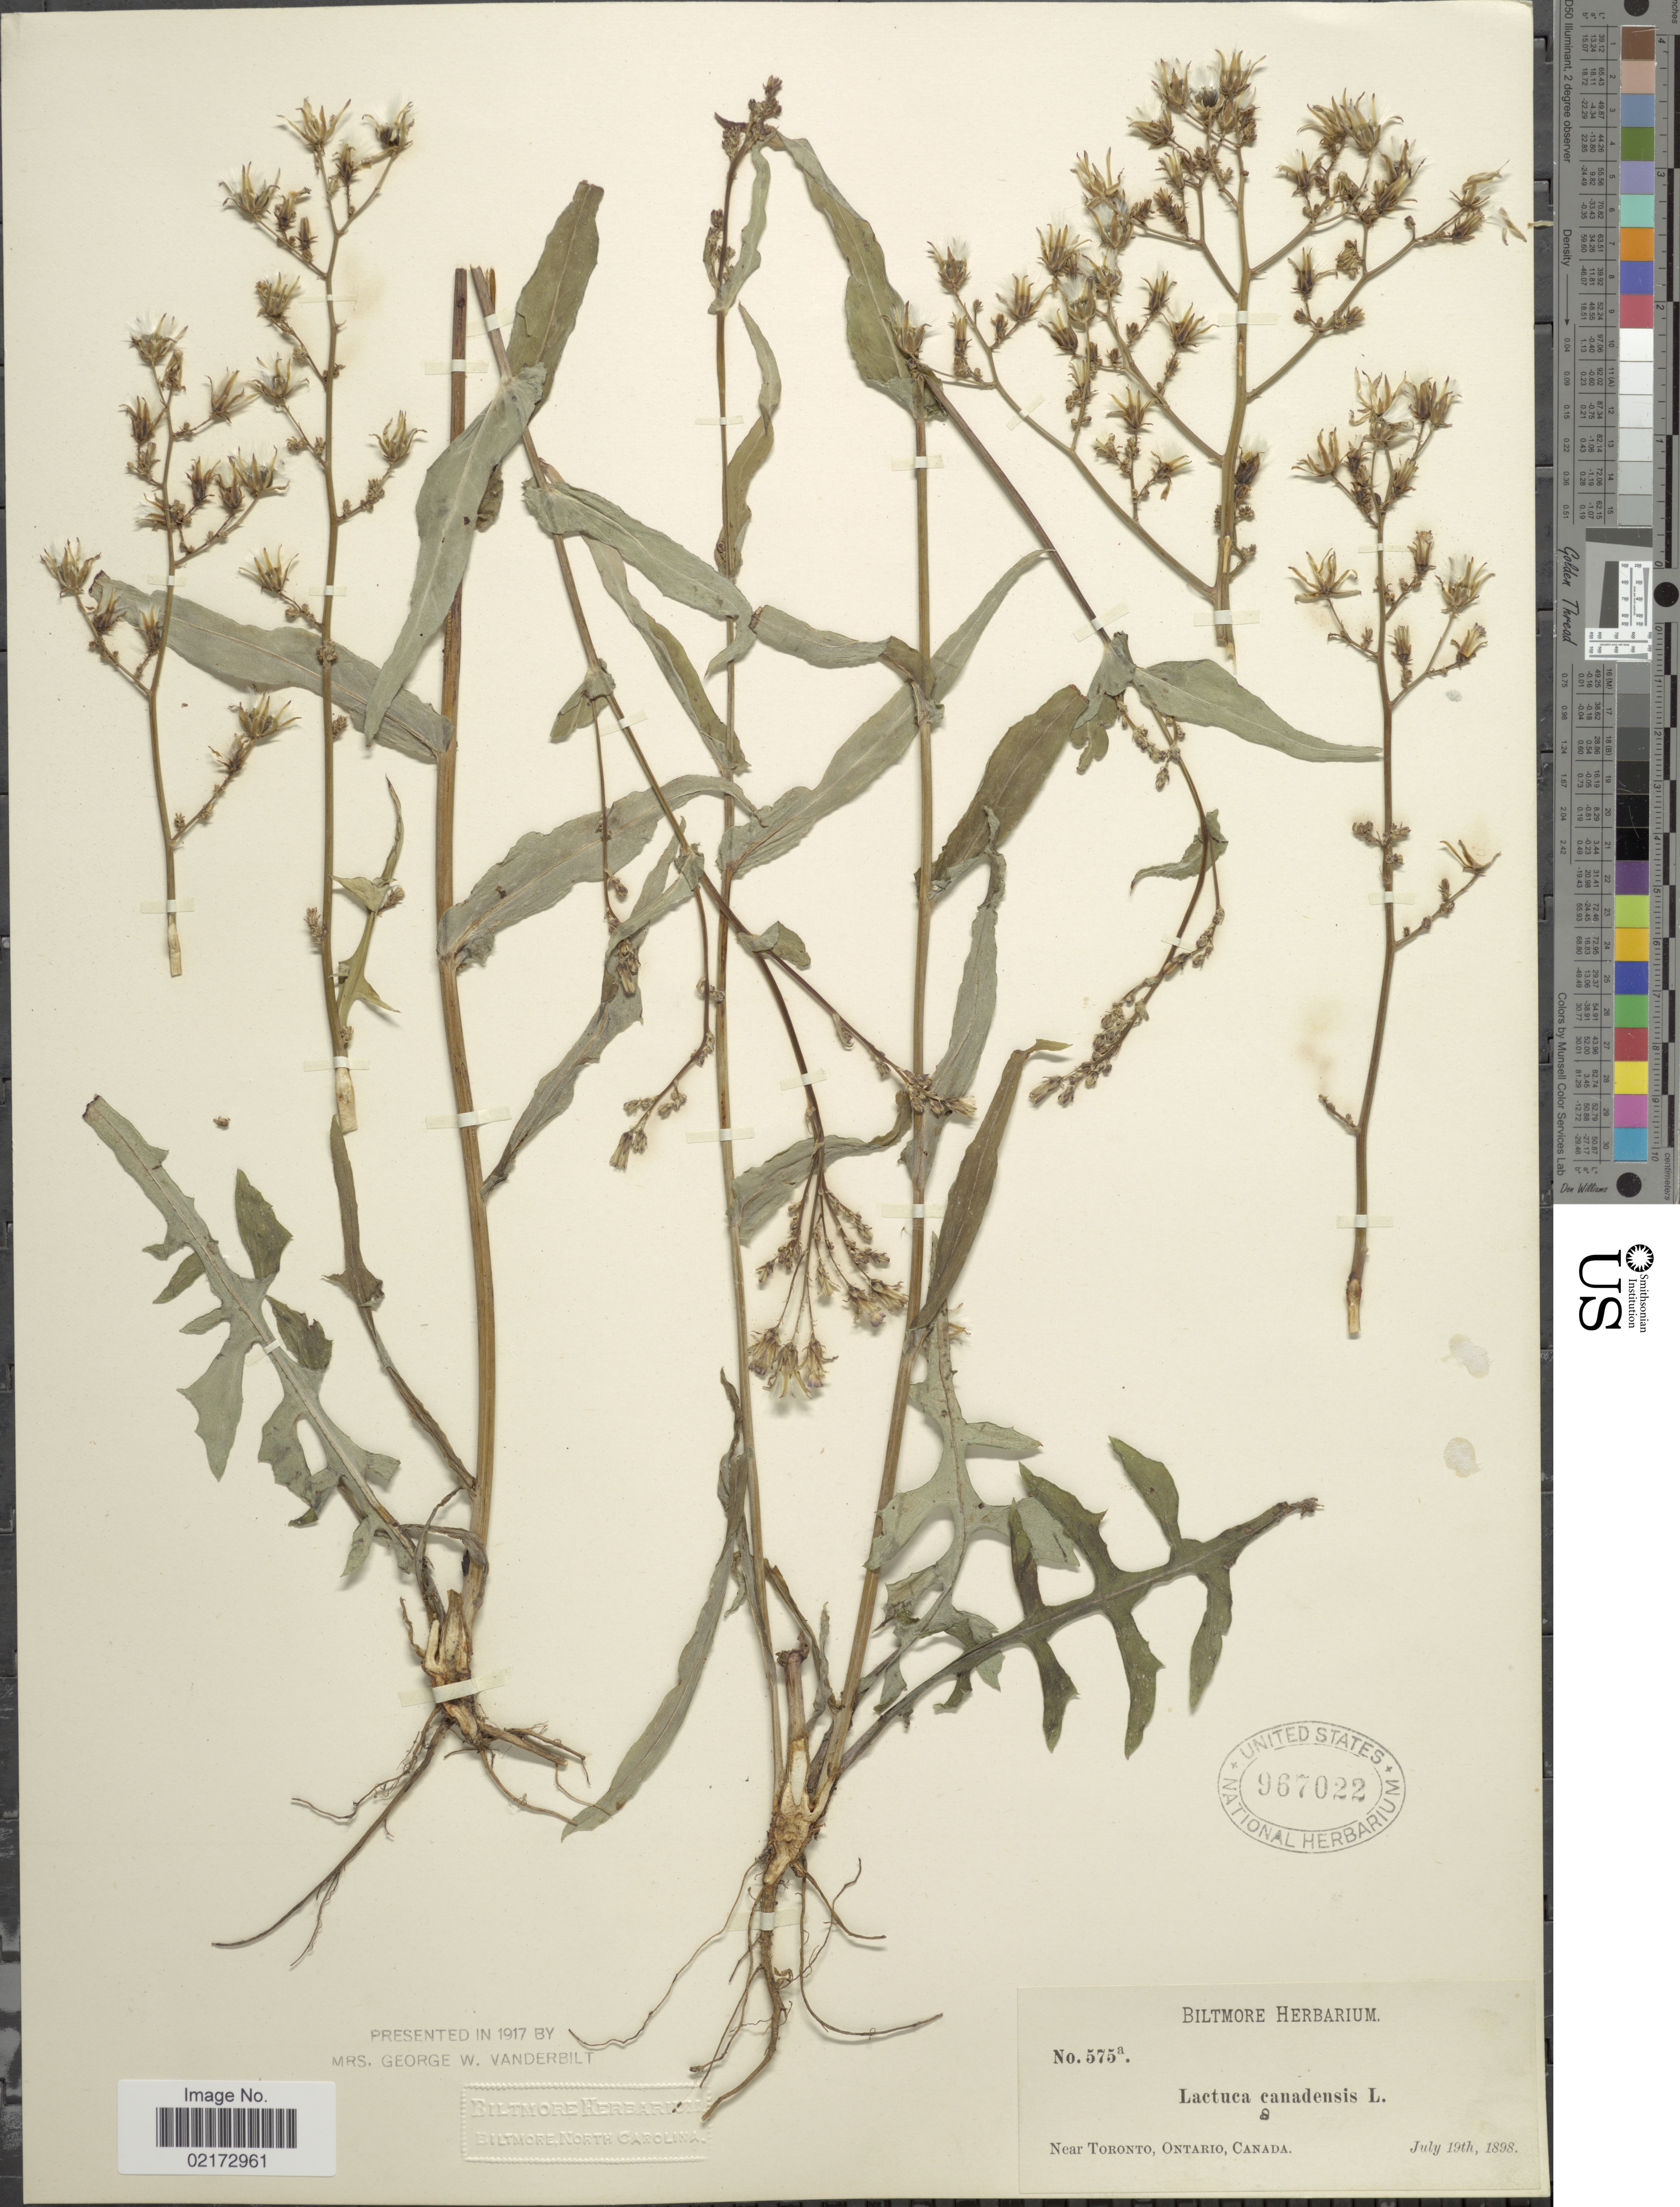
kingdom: Plantae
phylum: Tracheophyta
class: Magnoliopsida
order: Asterales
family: Asteraceae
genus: Lactuca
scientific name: Lactuca canadensis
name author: L.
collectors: ex herb. Biltmore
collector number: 575a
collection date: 1898-07-19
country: Canada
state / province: Ontario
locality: Near Toronto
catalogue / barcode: US 967022